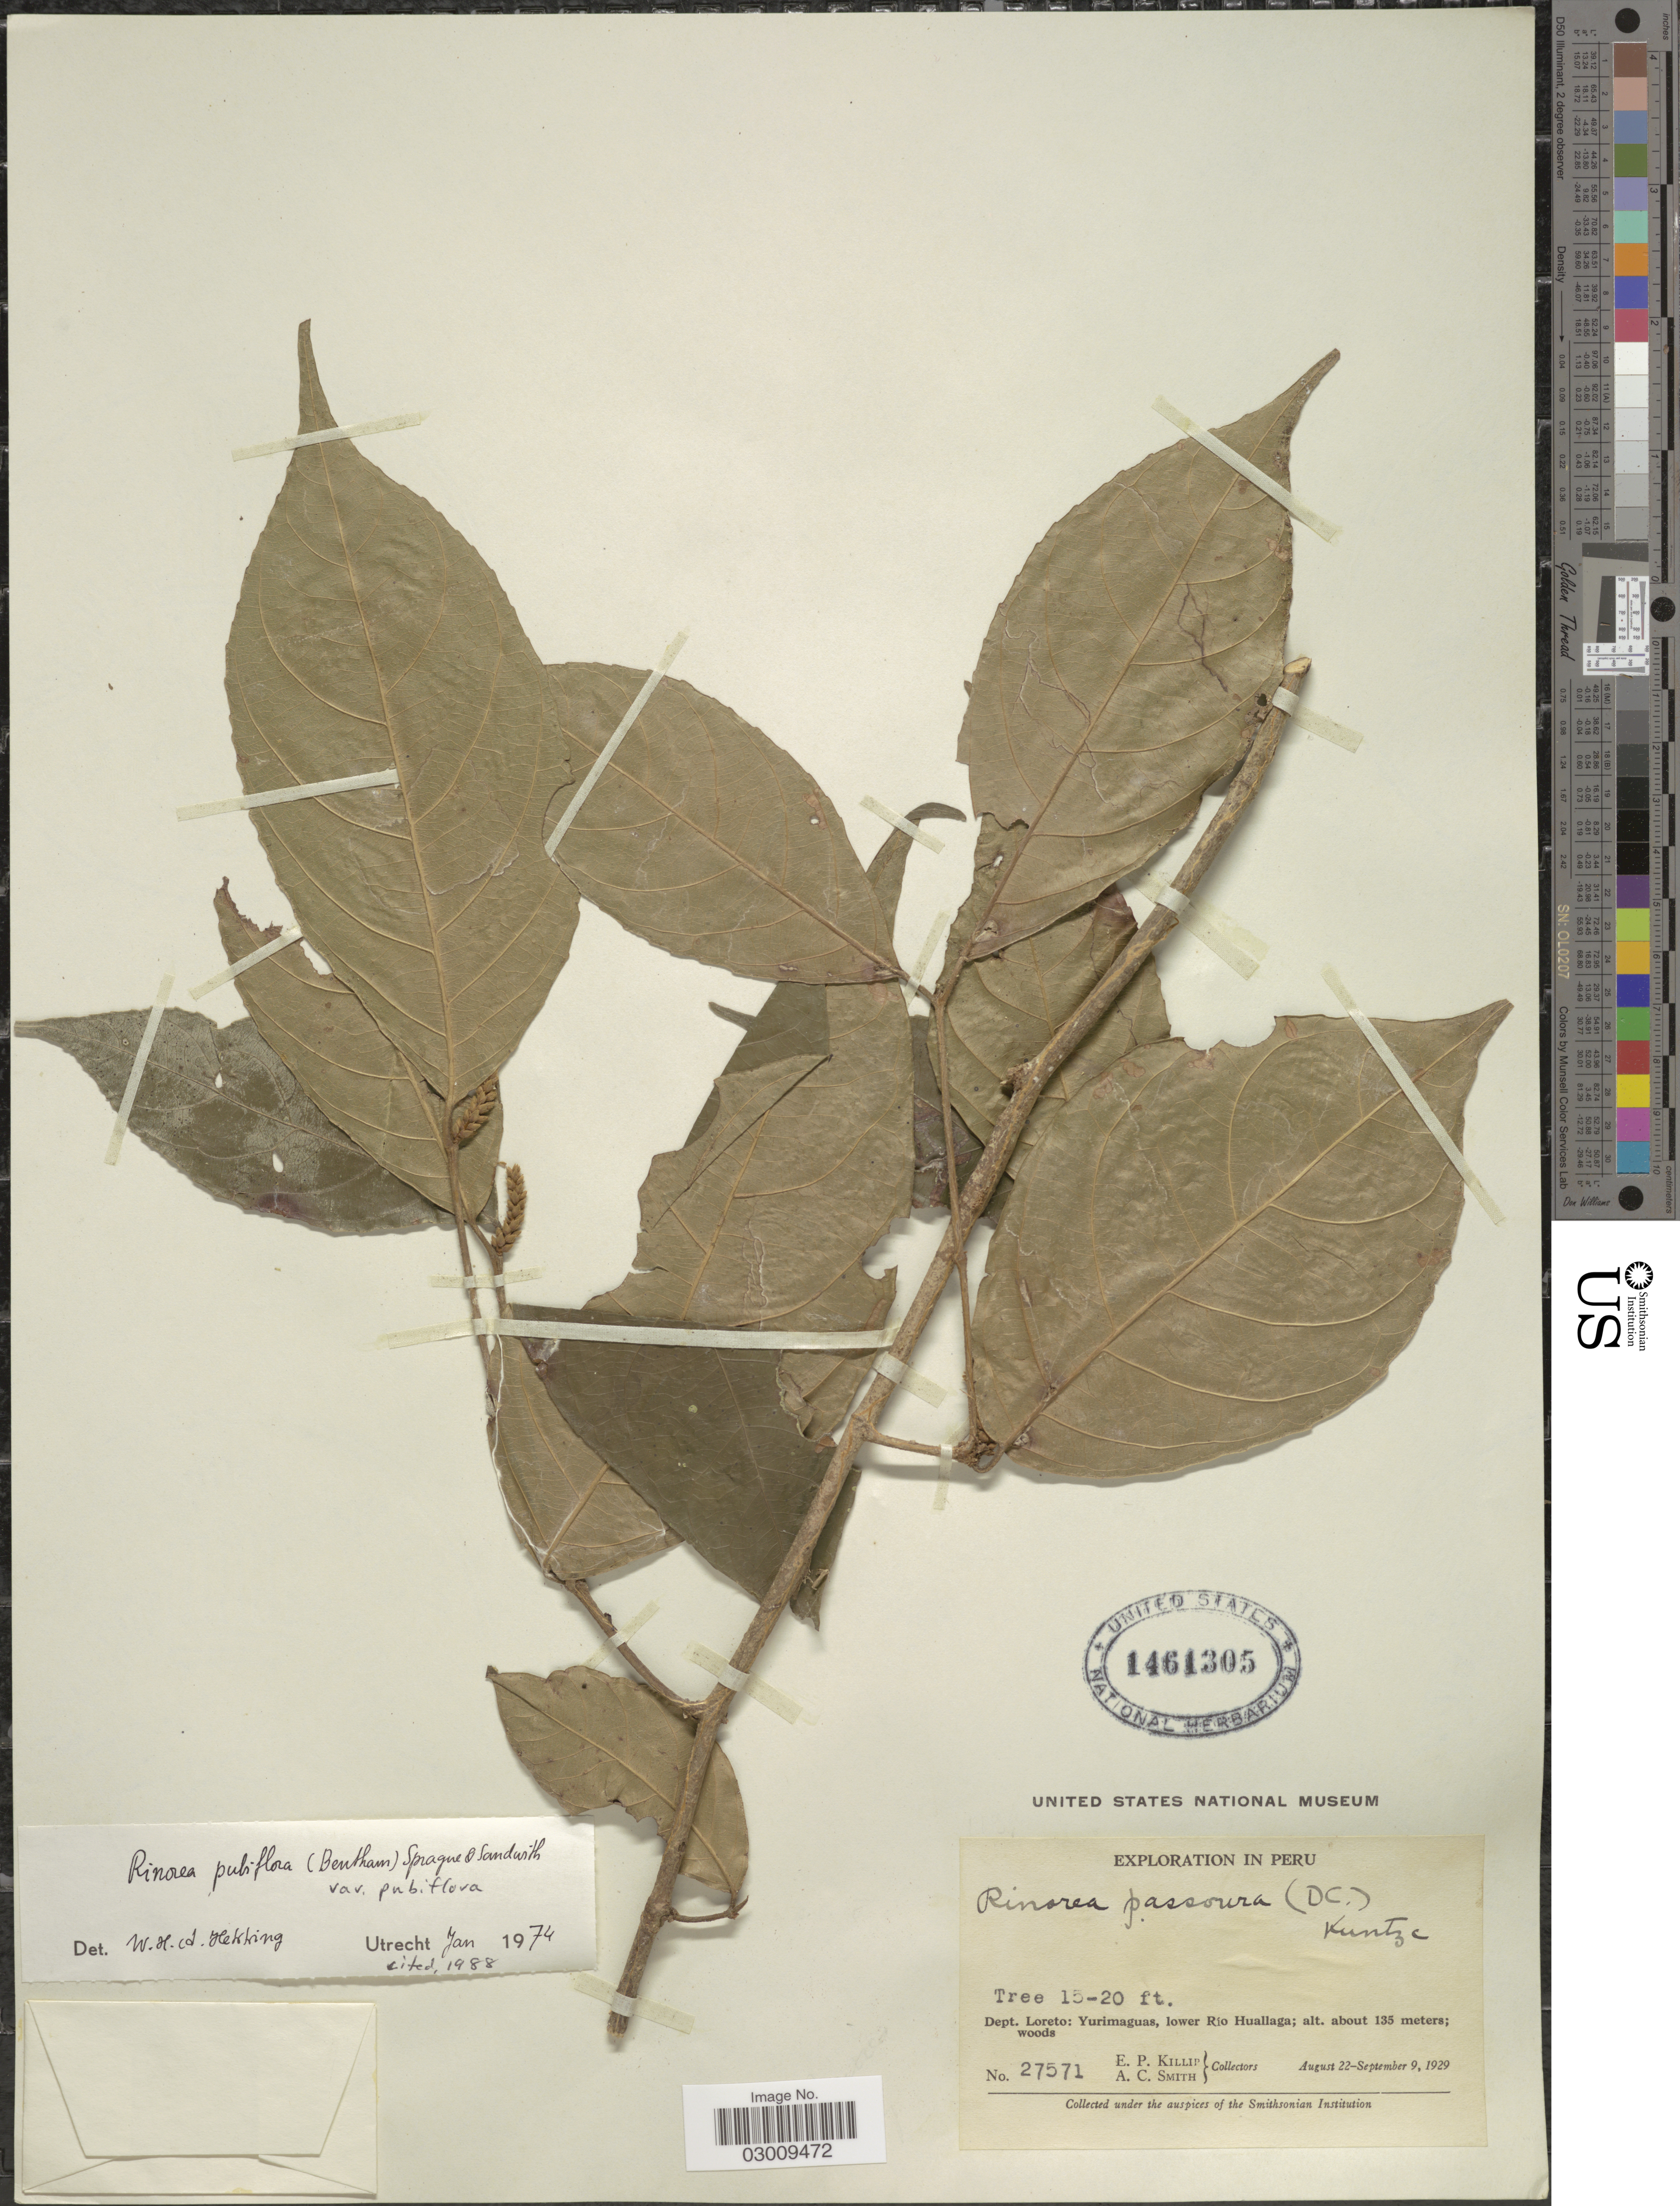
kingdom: Plantae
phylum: Tracheophyta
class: Magnoliopsida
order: Malpighiales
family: Violaceae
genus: Rinorea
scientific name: Rinorea pubiflora var. pubiflora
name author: (Benth.) Sprague & Sandwith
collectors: E. P. Killip & A. C. Smith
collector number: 27571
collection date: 1929-08-22/1929-09-09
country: Peru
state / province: Loreto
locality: Dept. Loreto: Yurimaguas, lower Río Huallaga.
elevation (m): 135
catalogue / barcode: US 1461305